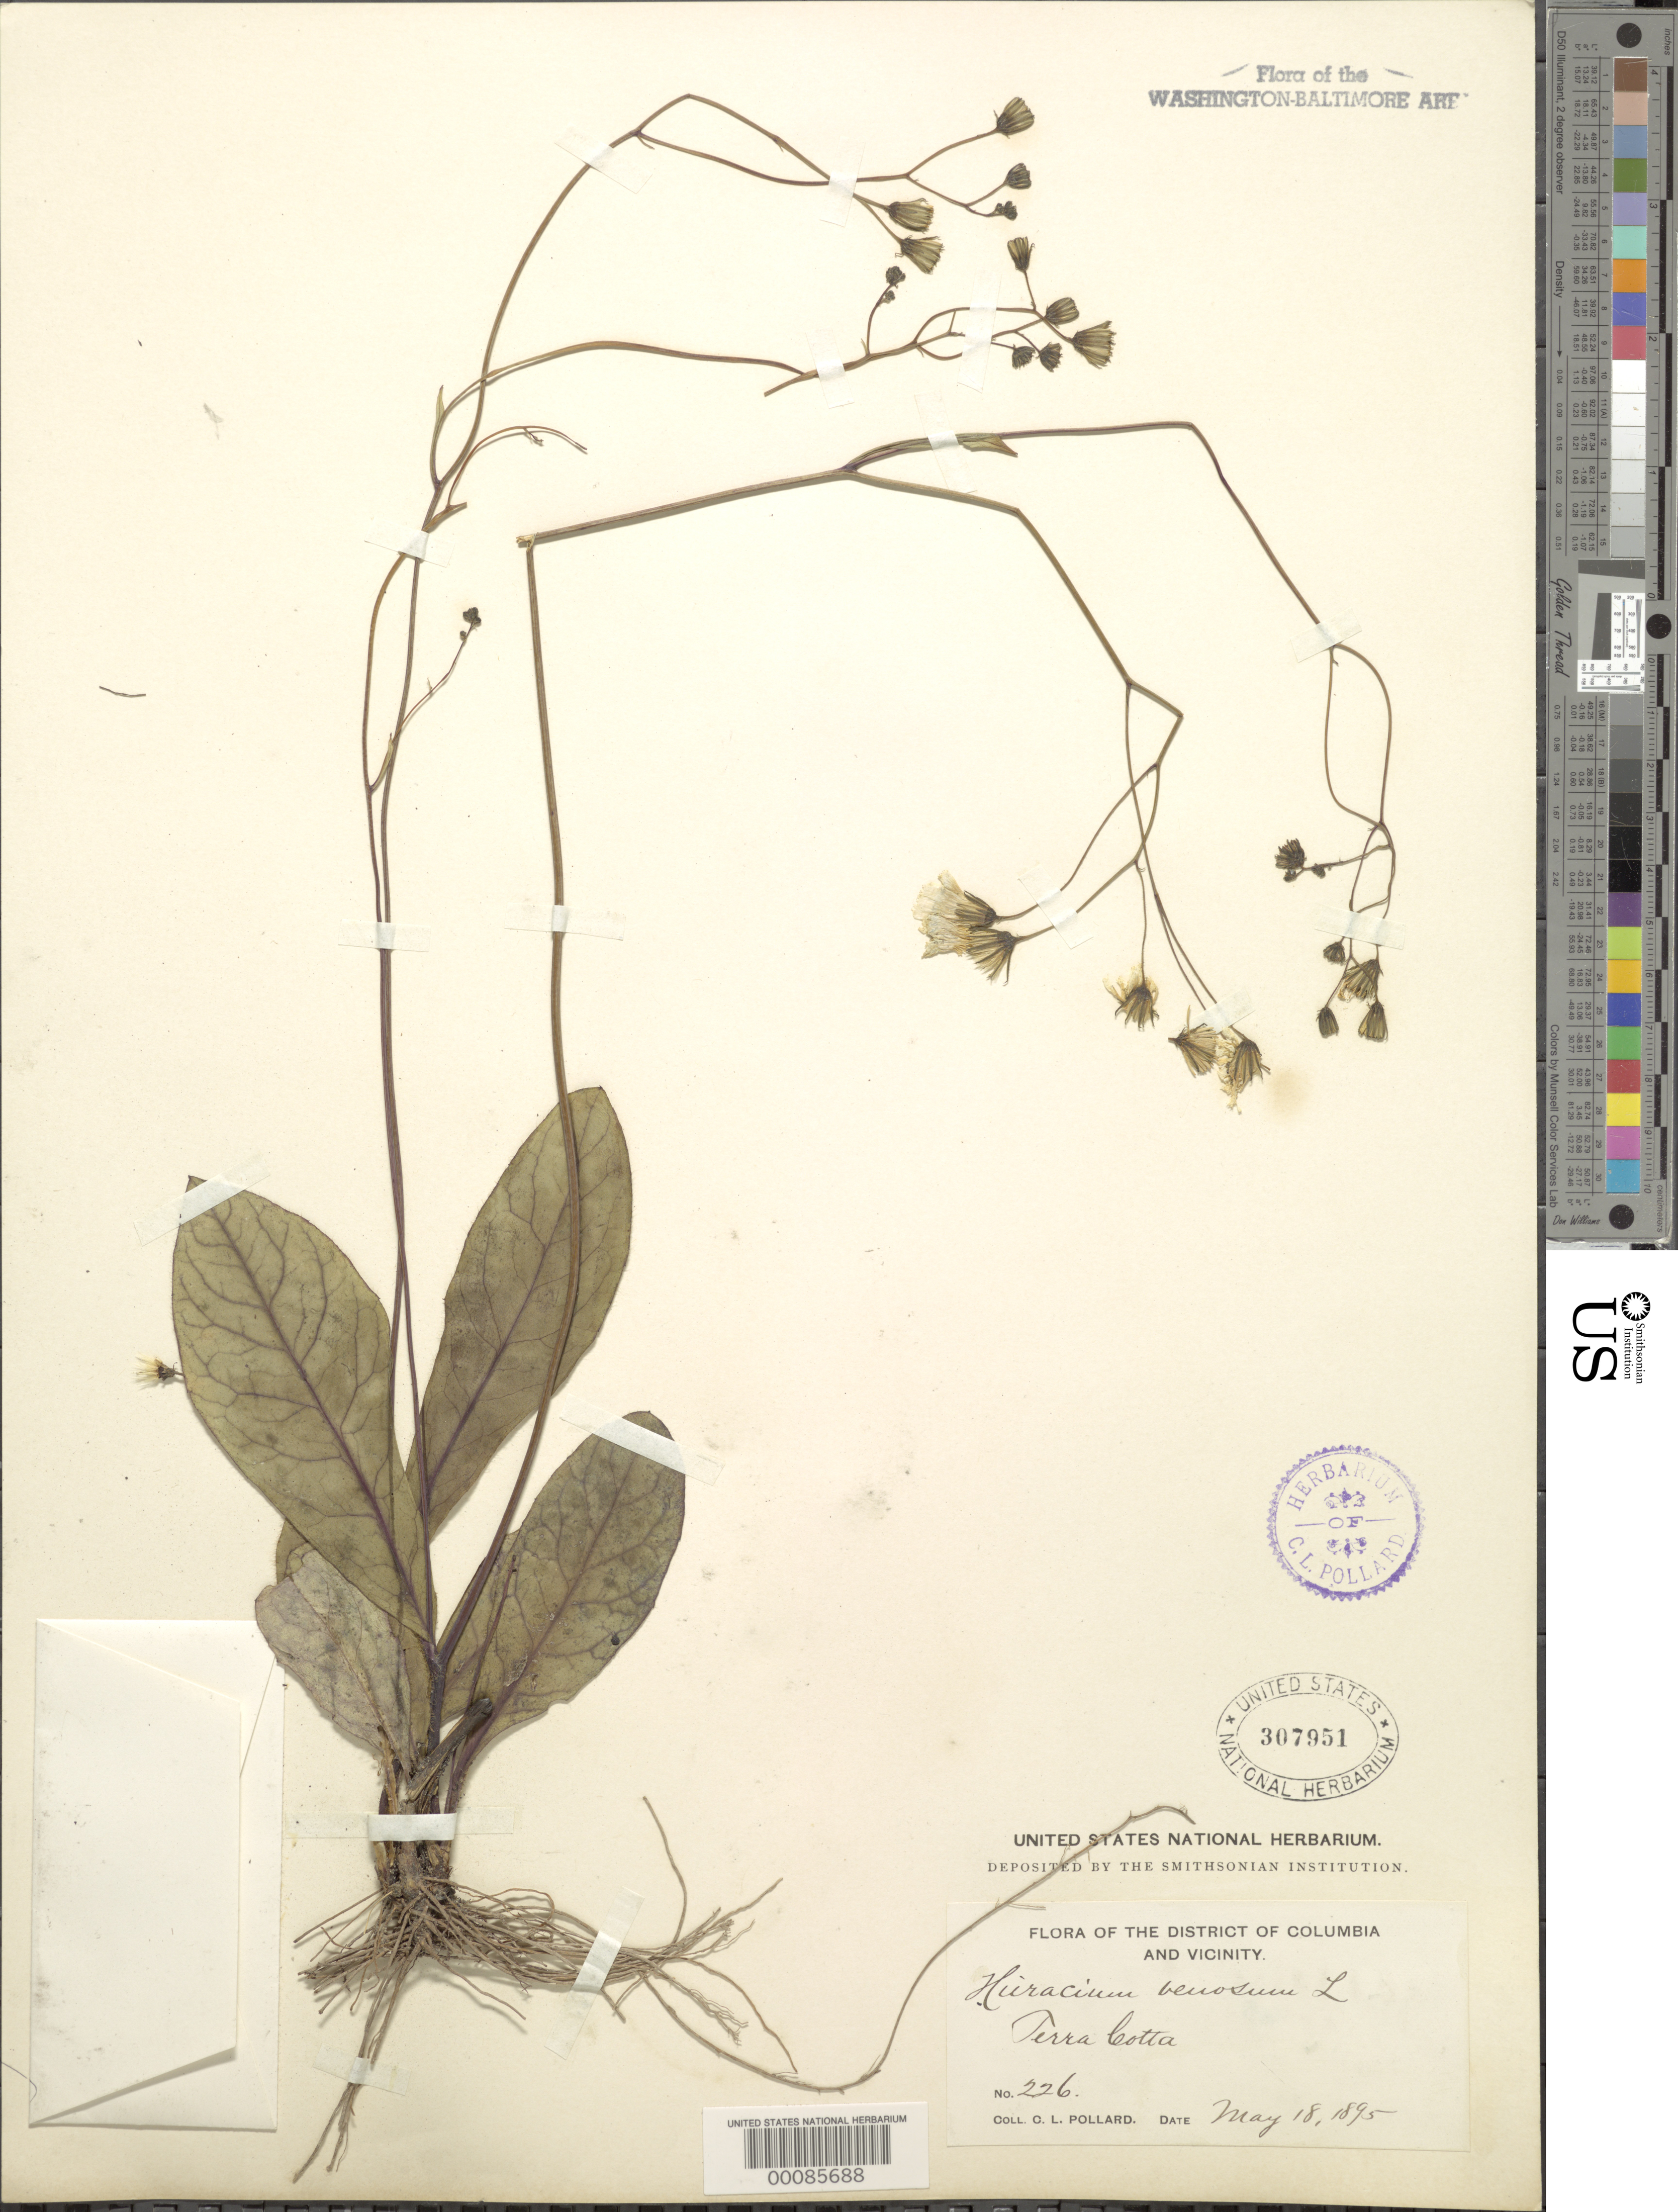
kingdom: Plantae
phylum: Tracheophyta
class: Magnoliopsida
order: Asterales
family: Asteraceae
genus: Hieracium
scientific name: Hieracium venosum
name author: L.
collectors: C. L. Pollard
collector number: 226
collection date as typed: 18 May 1895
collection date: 1895-05-18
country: United States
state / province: District of Columbia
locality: Terra Cotta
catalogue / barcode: US 307951